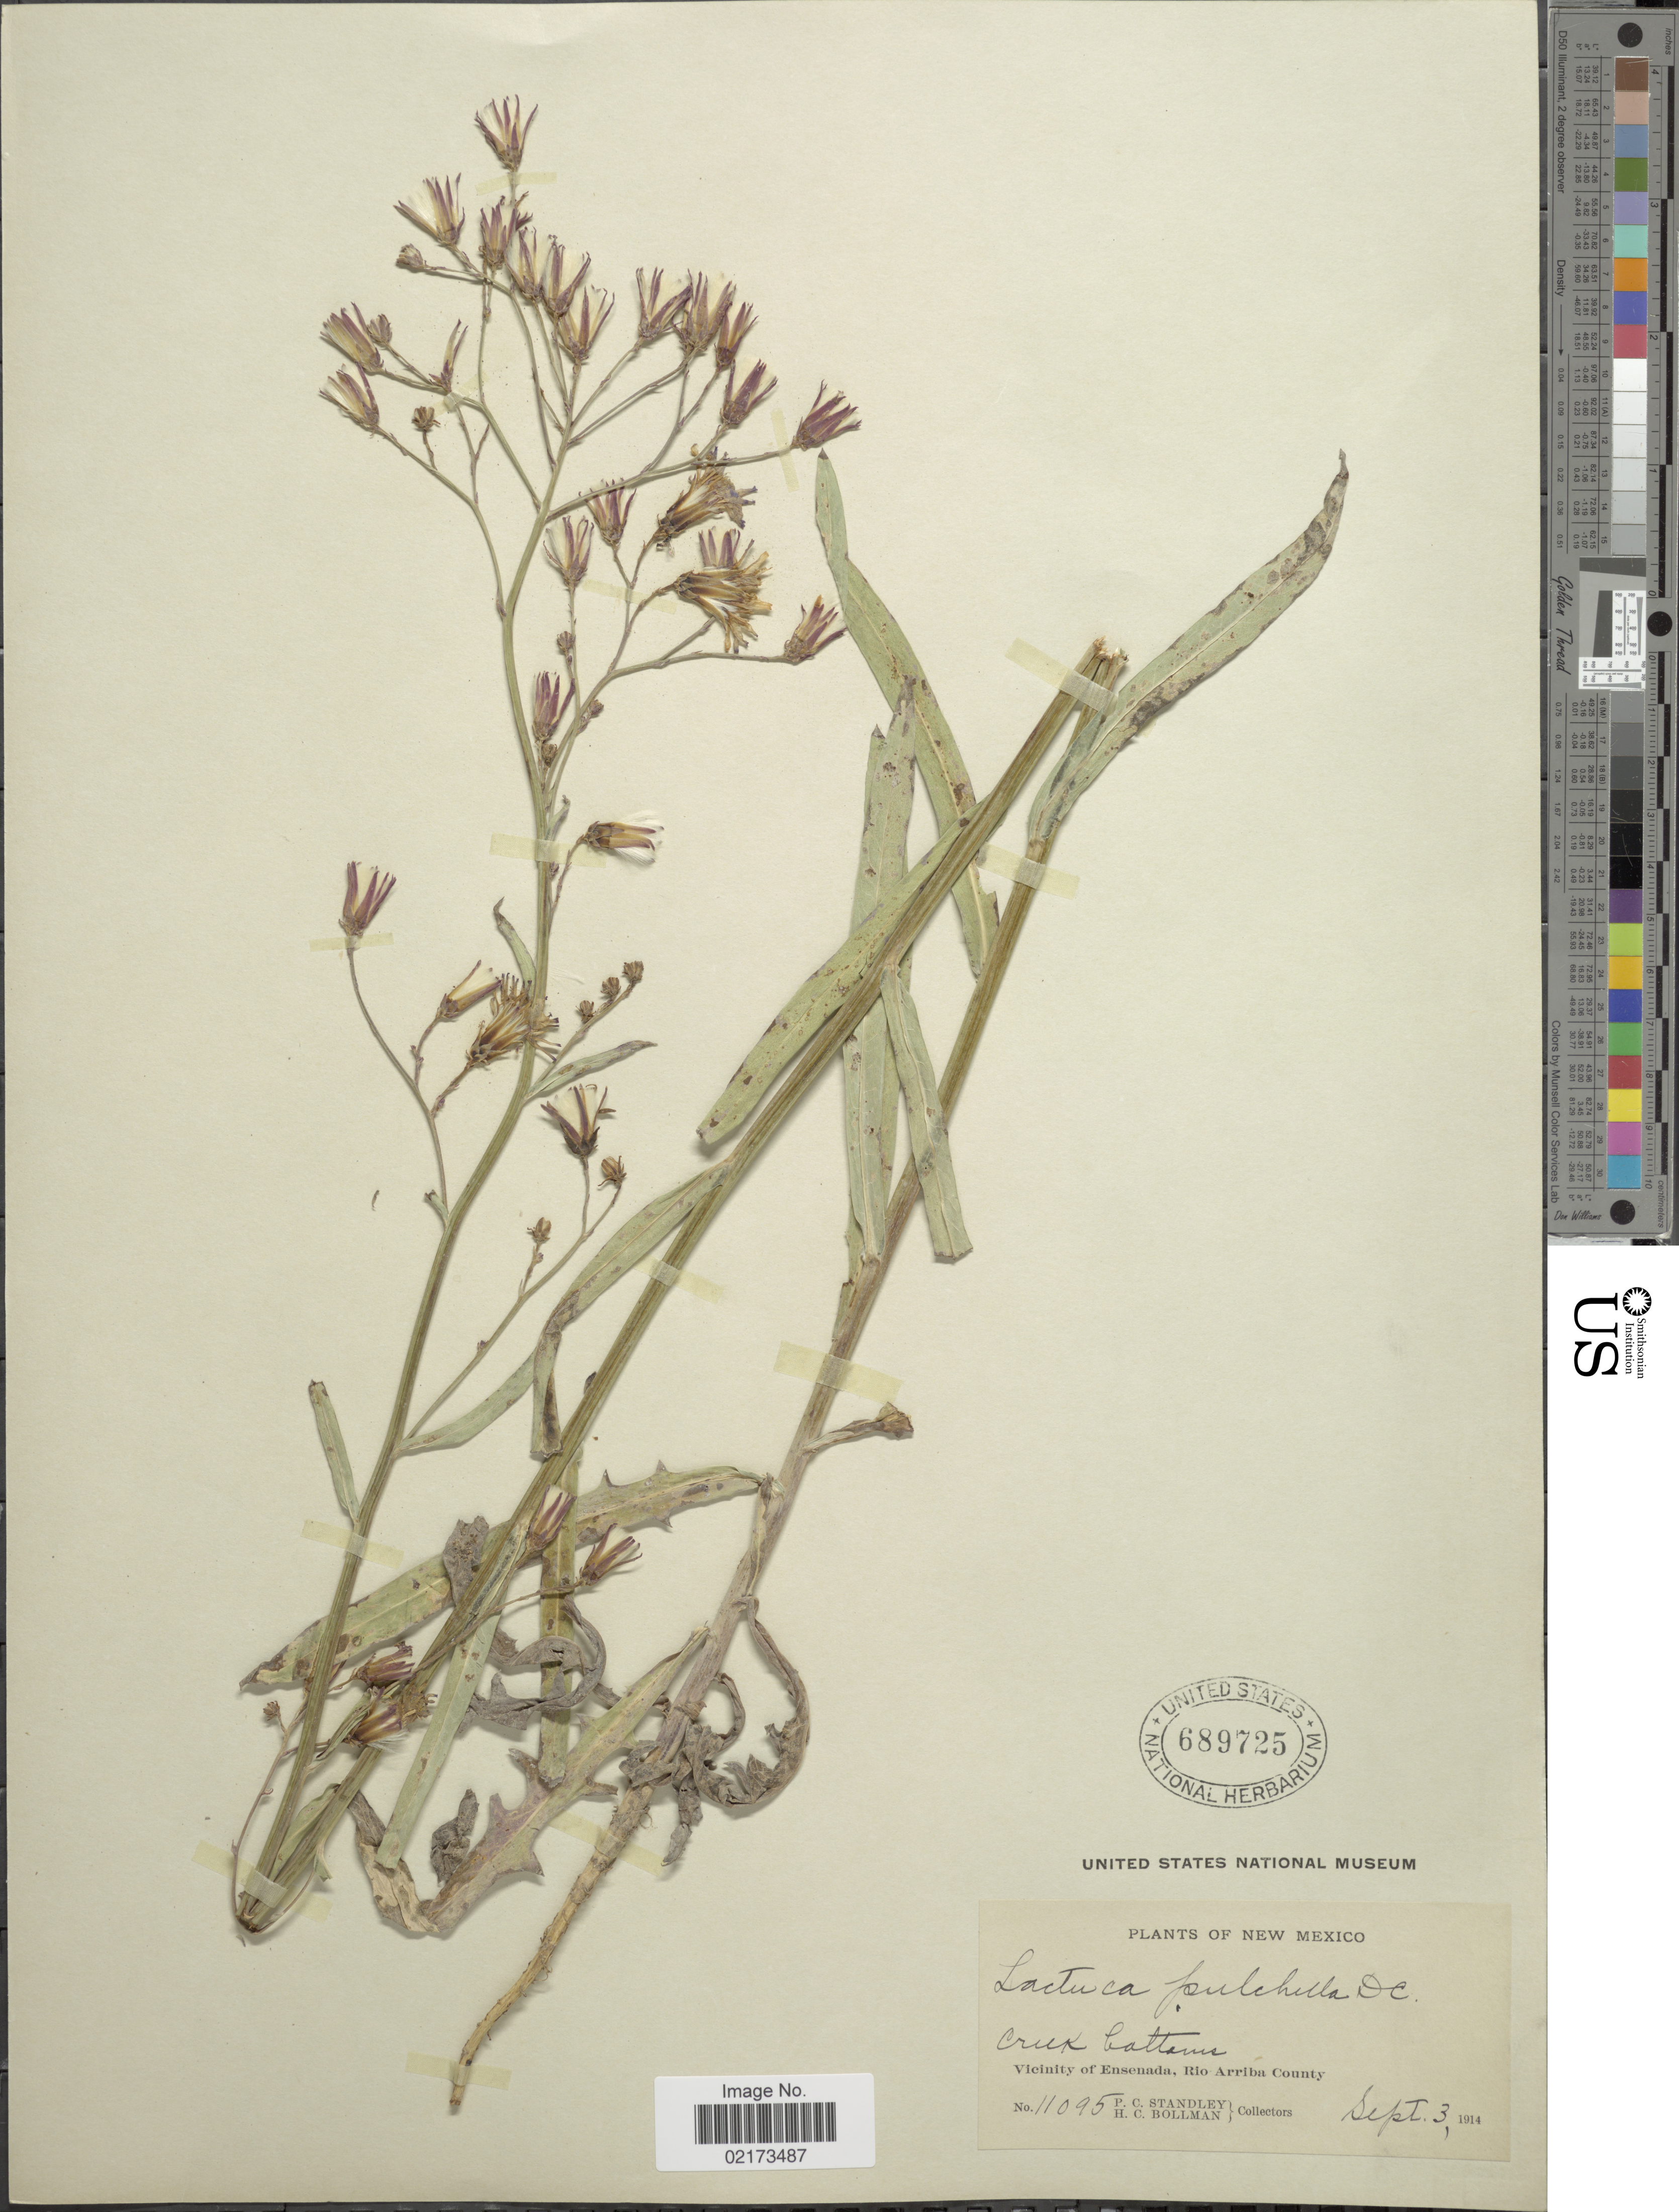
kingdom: Plantae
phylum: Tracheophyta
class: Magnoliopsida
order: Asterales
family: Asteraceae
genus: Lactuca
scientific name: Lactuca tatarica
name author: (L.) C.A. Mey.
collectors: P. C. Standley & H. C. Bollman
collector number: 11095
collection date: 1914-09-03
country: United States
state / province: New Mexico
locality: Creek bottoms, Vicinity of Ensenada, Rio Arriba County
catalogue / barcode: US 689725